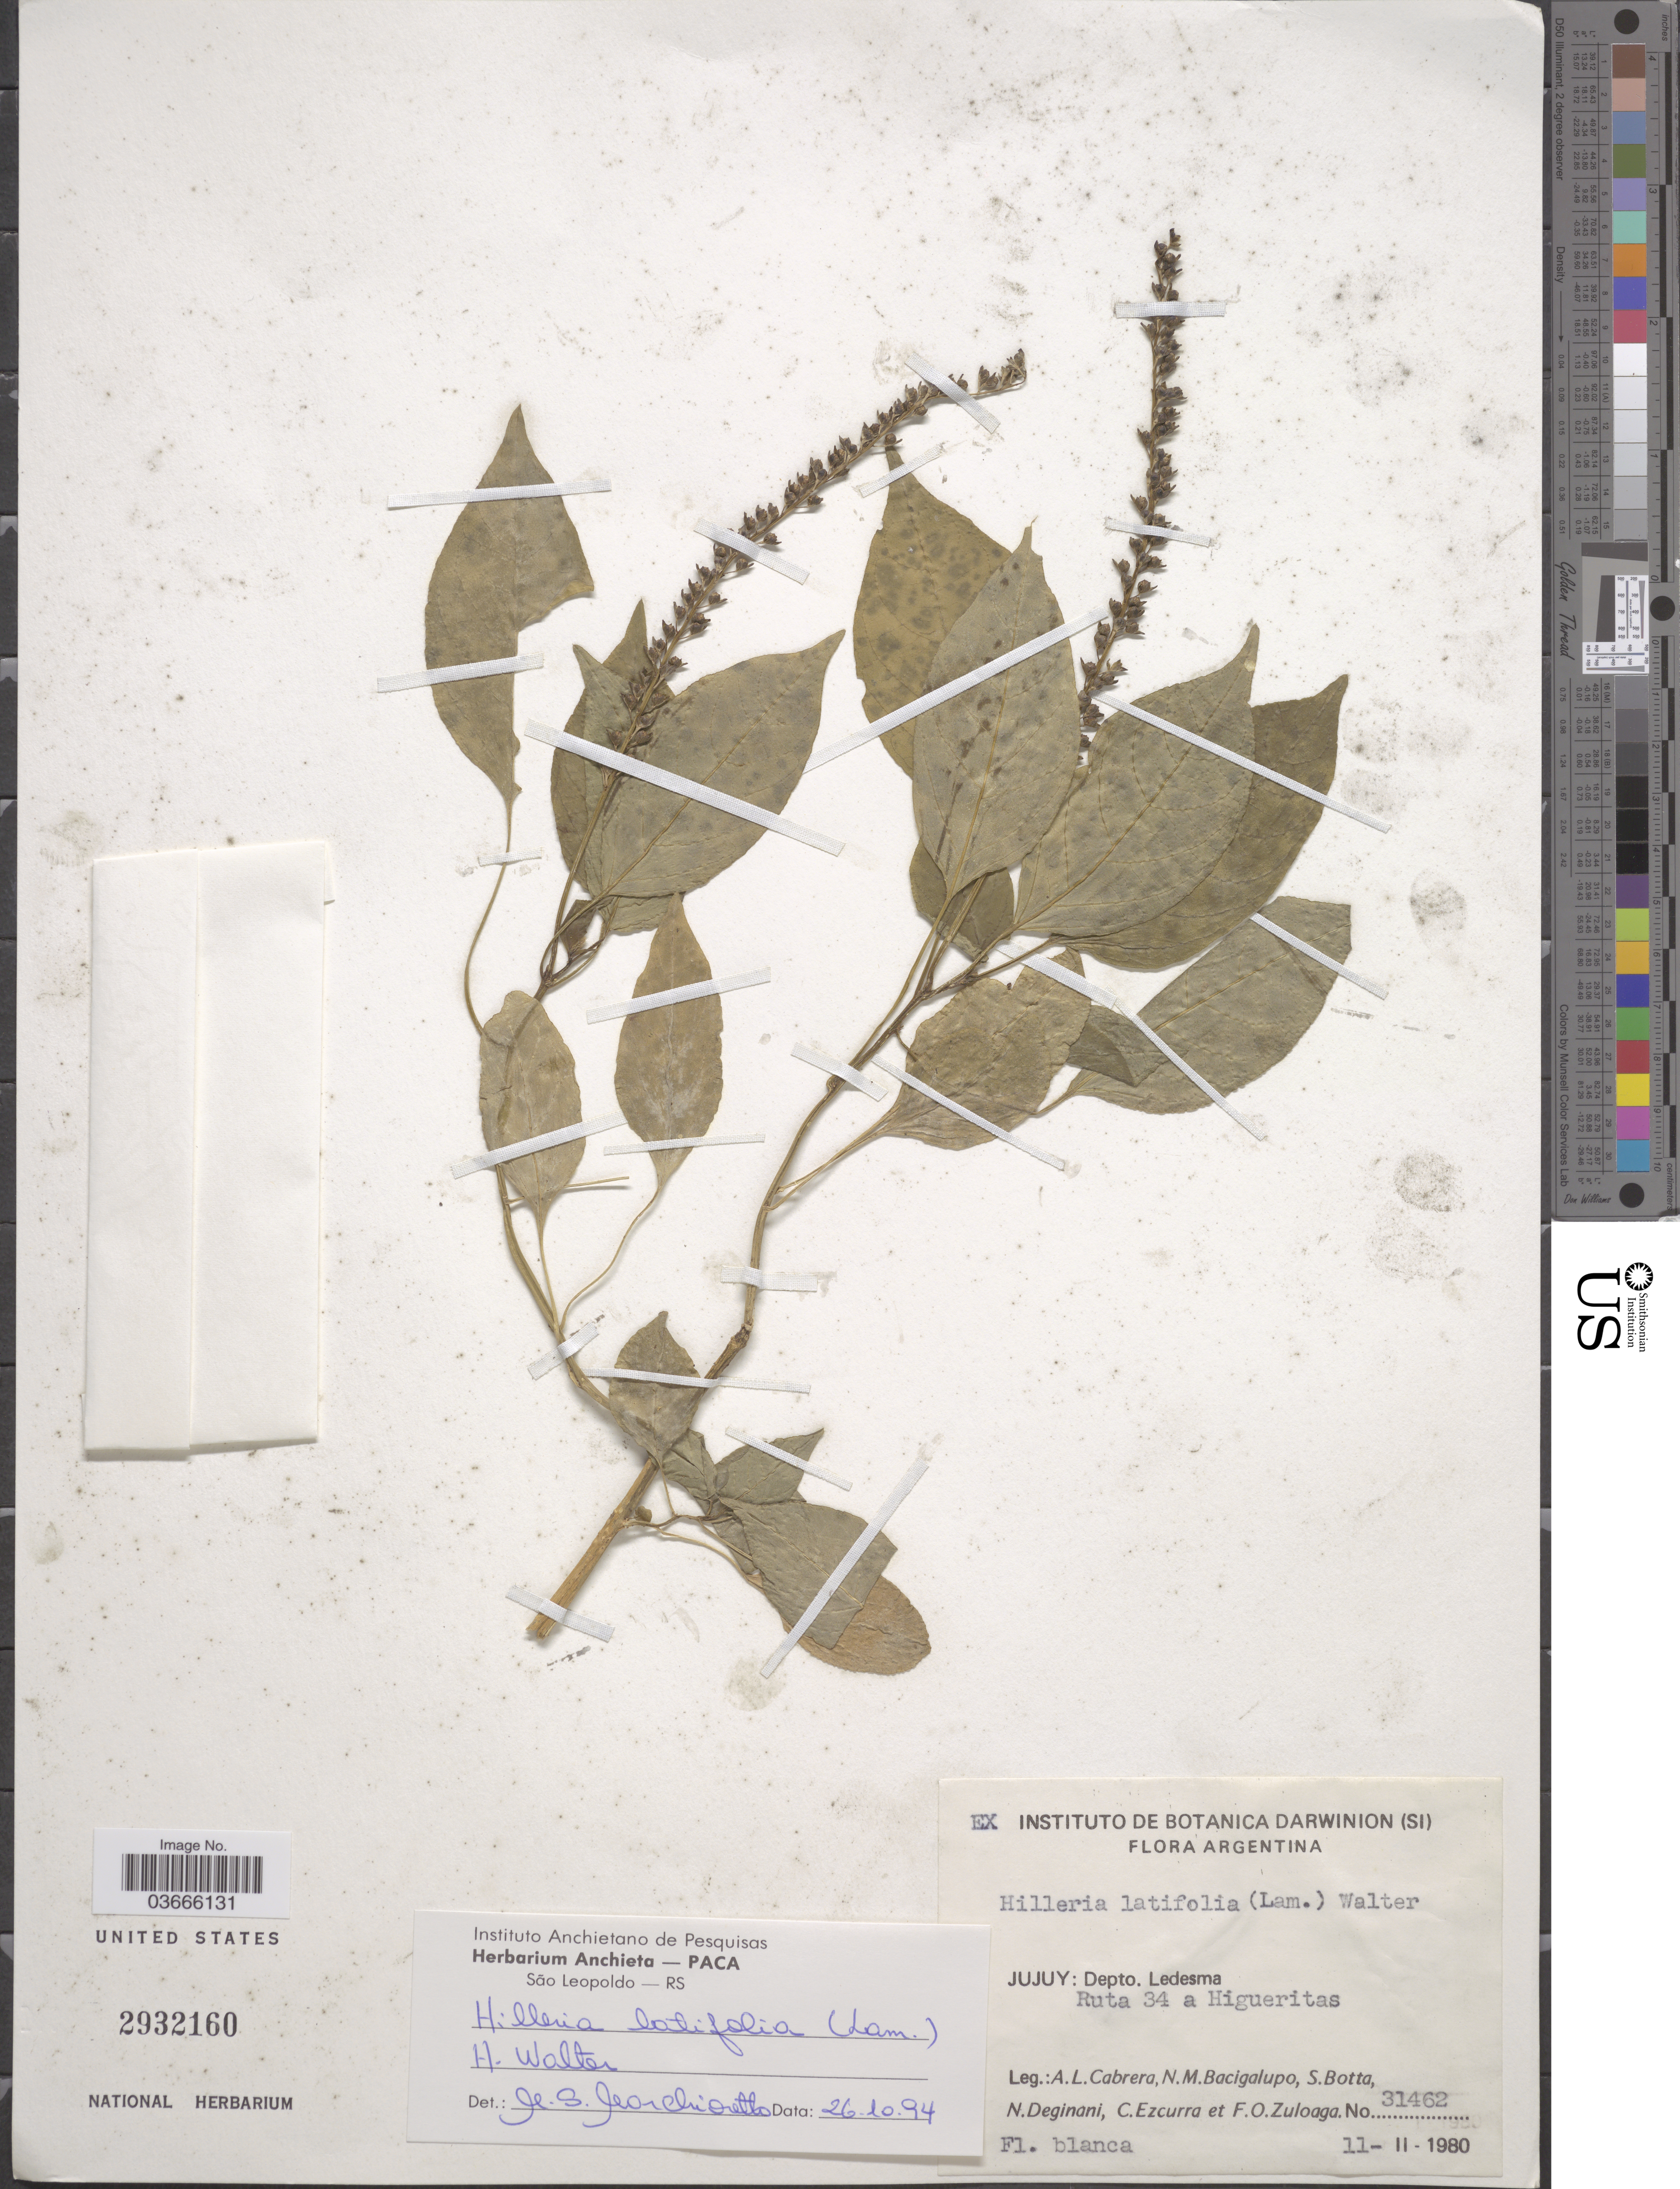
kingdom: Plantae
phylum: Tracheophyta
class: Magnoliopsida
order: Caryophyllales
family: Phytolaccaceae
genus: Hilleria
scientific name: Hilleria latifolia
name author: (Lam.) H. Walter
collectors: A. L. Cabrera, N. M. Bacigalupo, S. Botta, N. Deginani & et al.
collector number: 31462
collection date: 1980-02-11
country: Argentina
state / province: Jujuy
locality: Depto. Ledesma. Ruta 34 a Higueritas.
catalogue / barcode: US 2932160